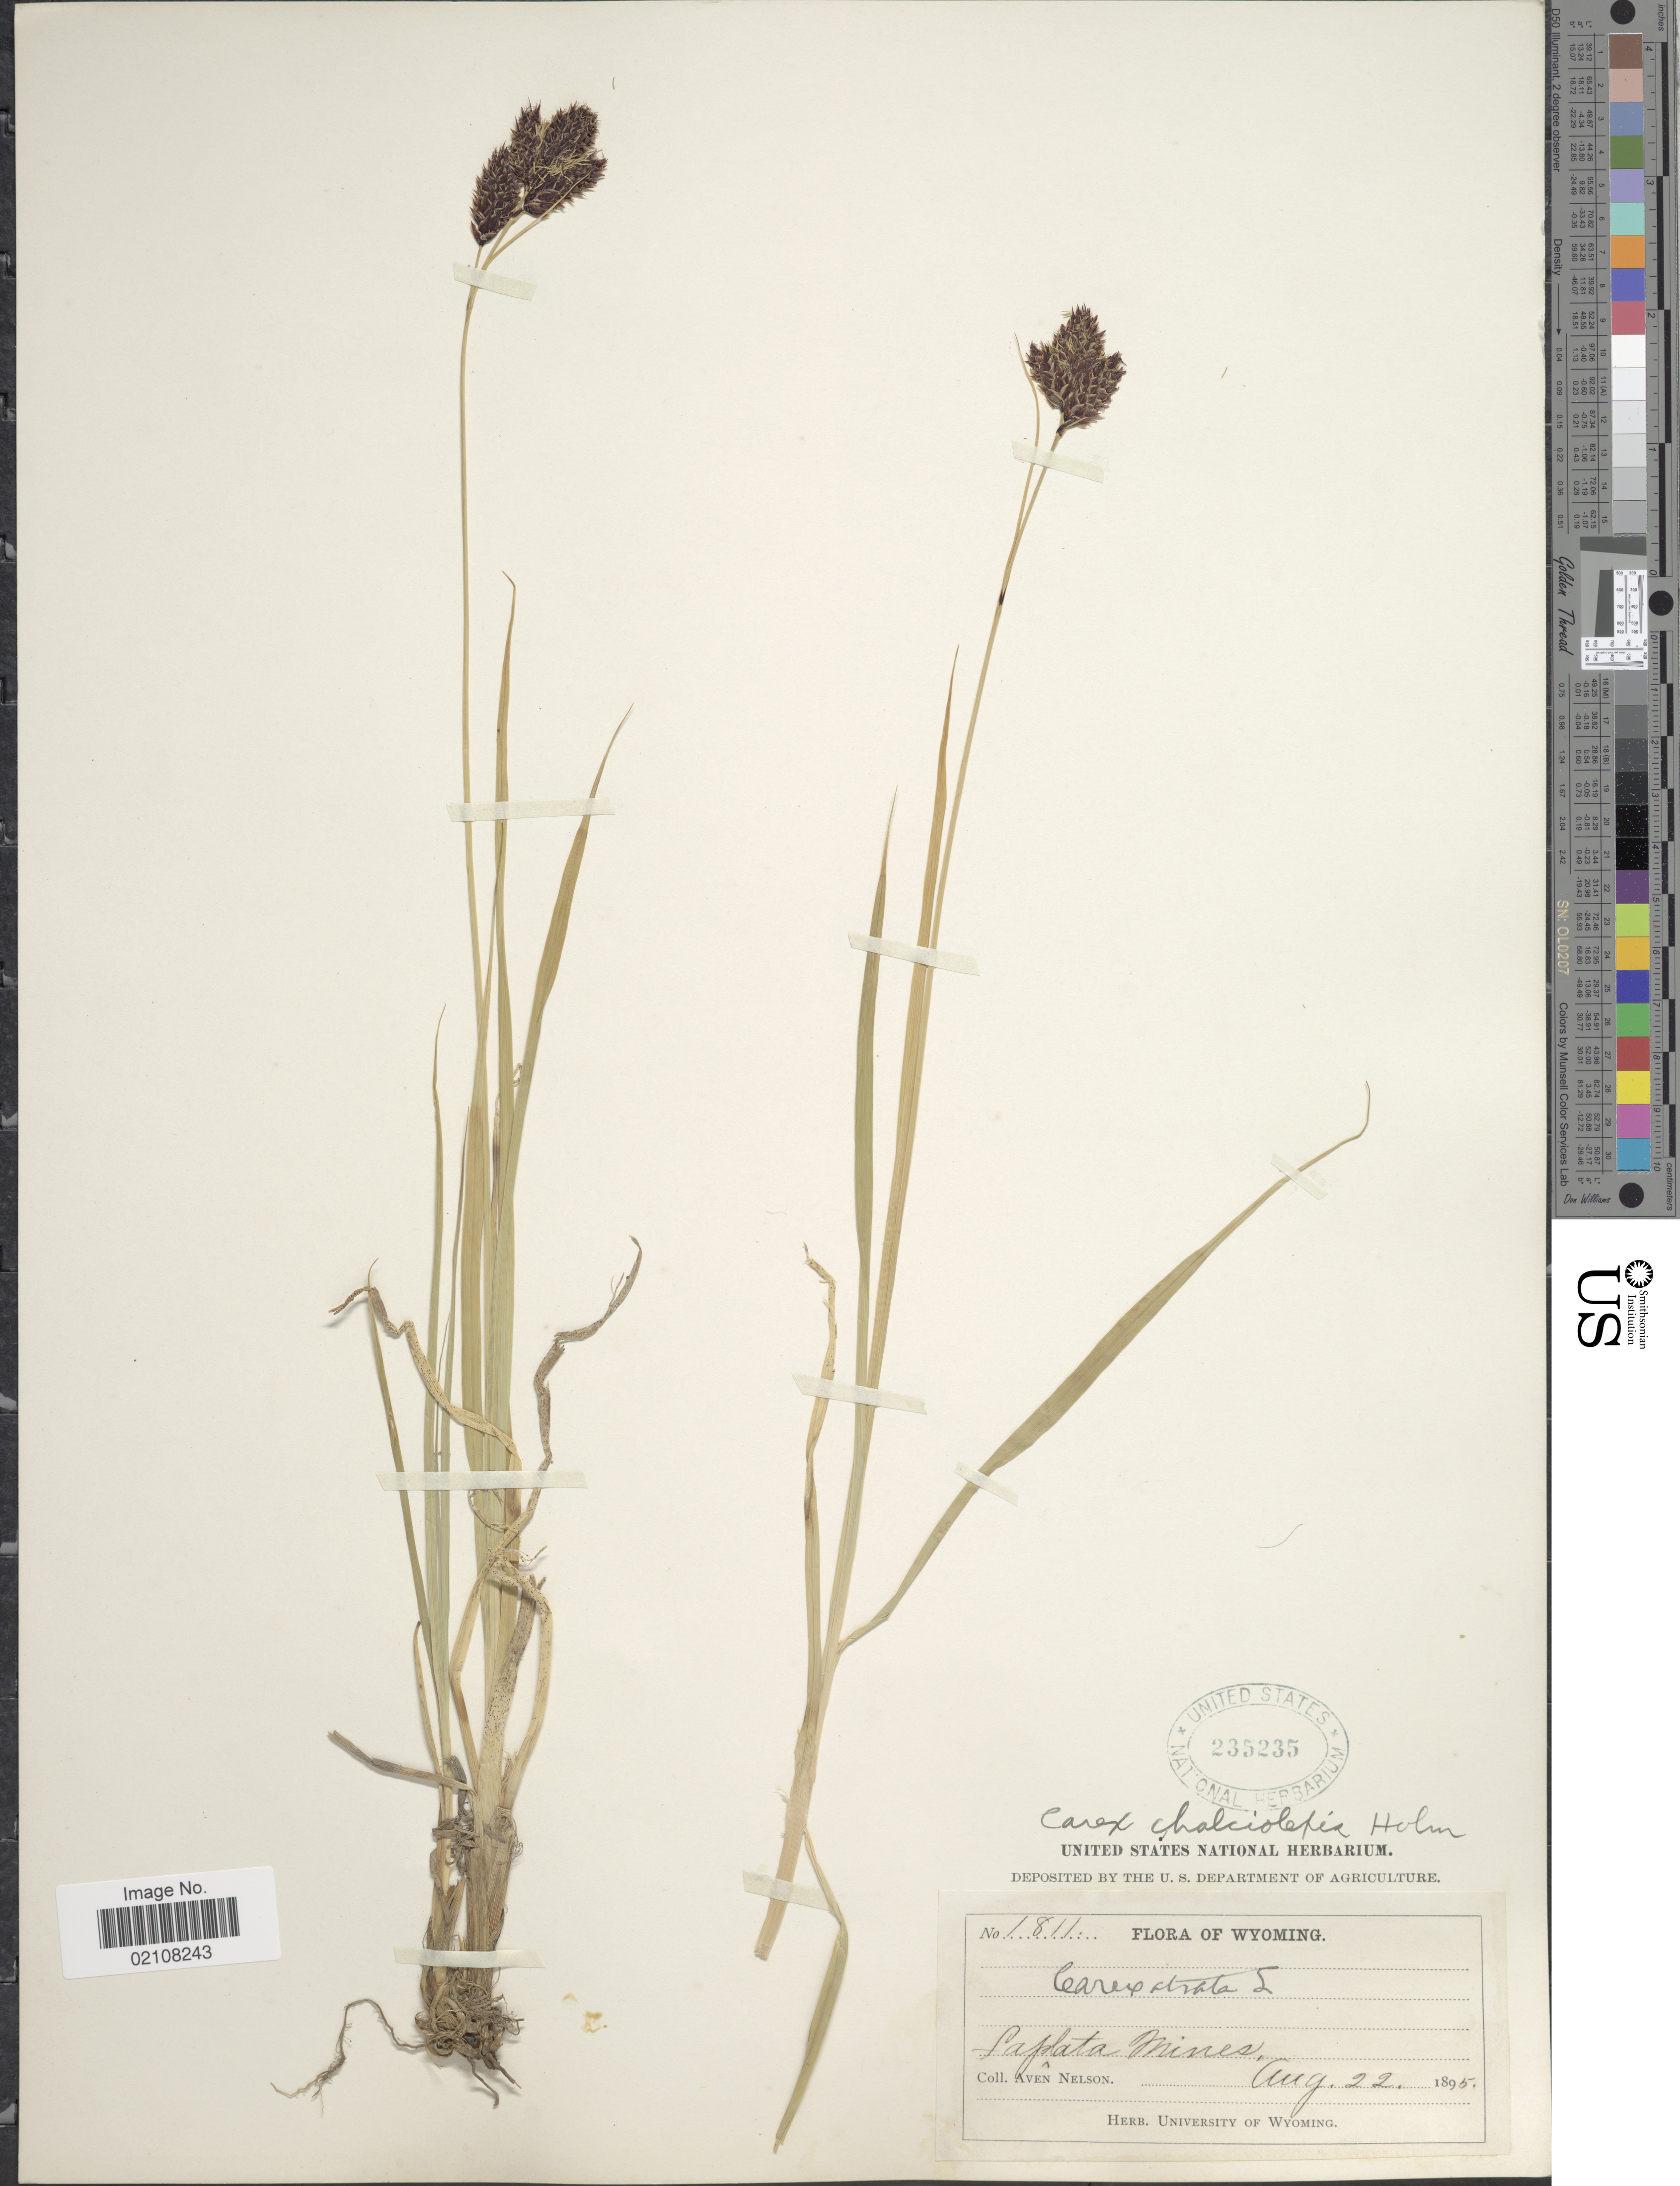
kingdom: Plantae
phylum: Tracheophyta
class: Liliopsida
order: Poales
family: Cyperaceae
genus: Carex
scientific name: Carex chalciolepis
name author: Holm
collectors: A. Nelson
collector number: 1811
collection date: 1895-08-22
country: United States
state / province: Wyoming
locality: Laplata Mines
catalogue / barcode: US 235235